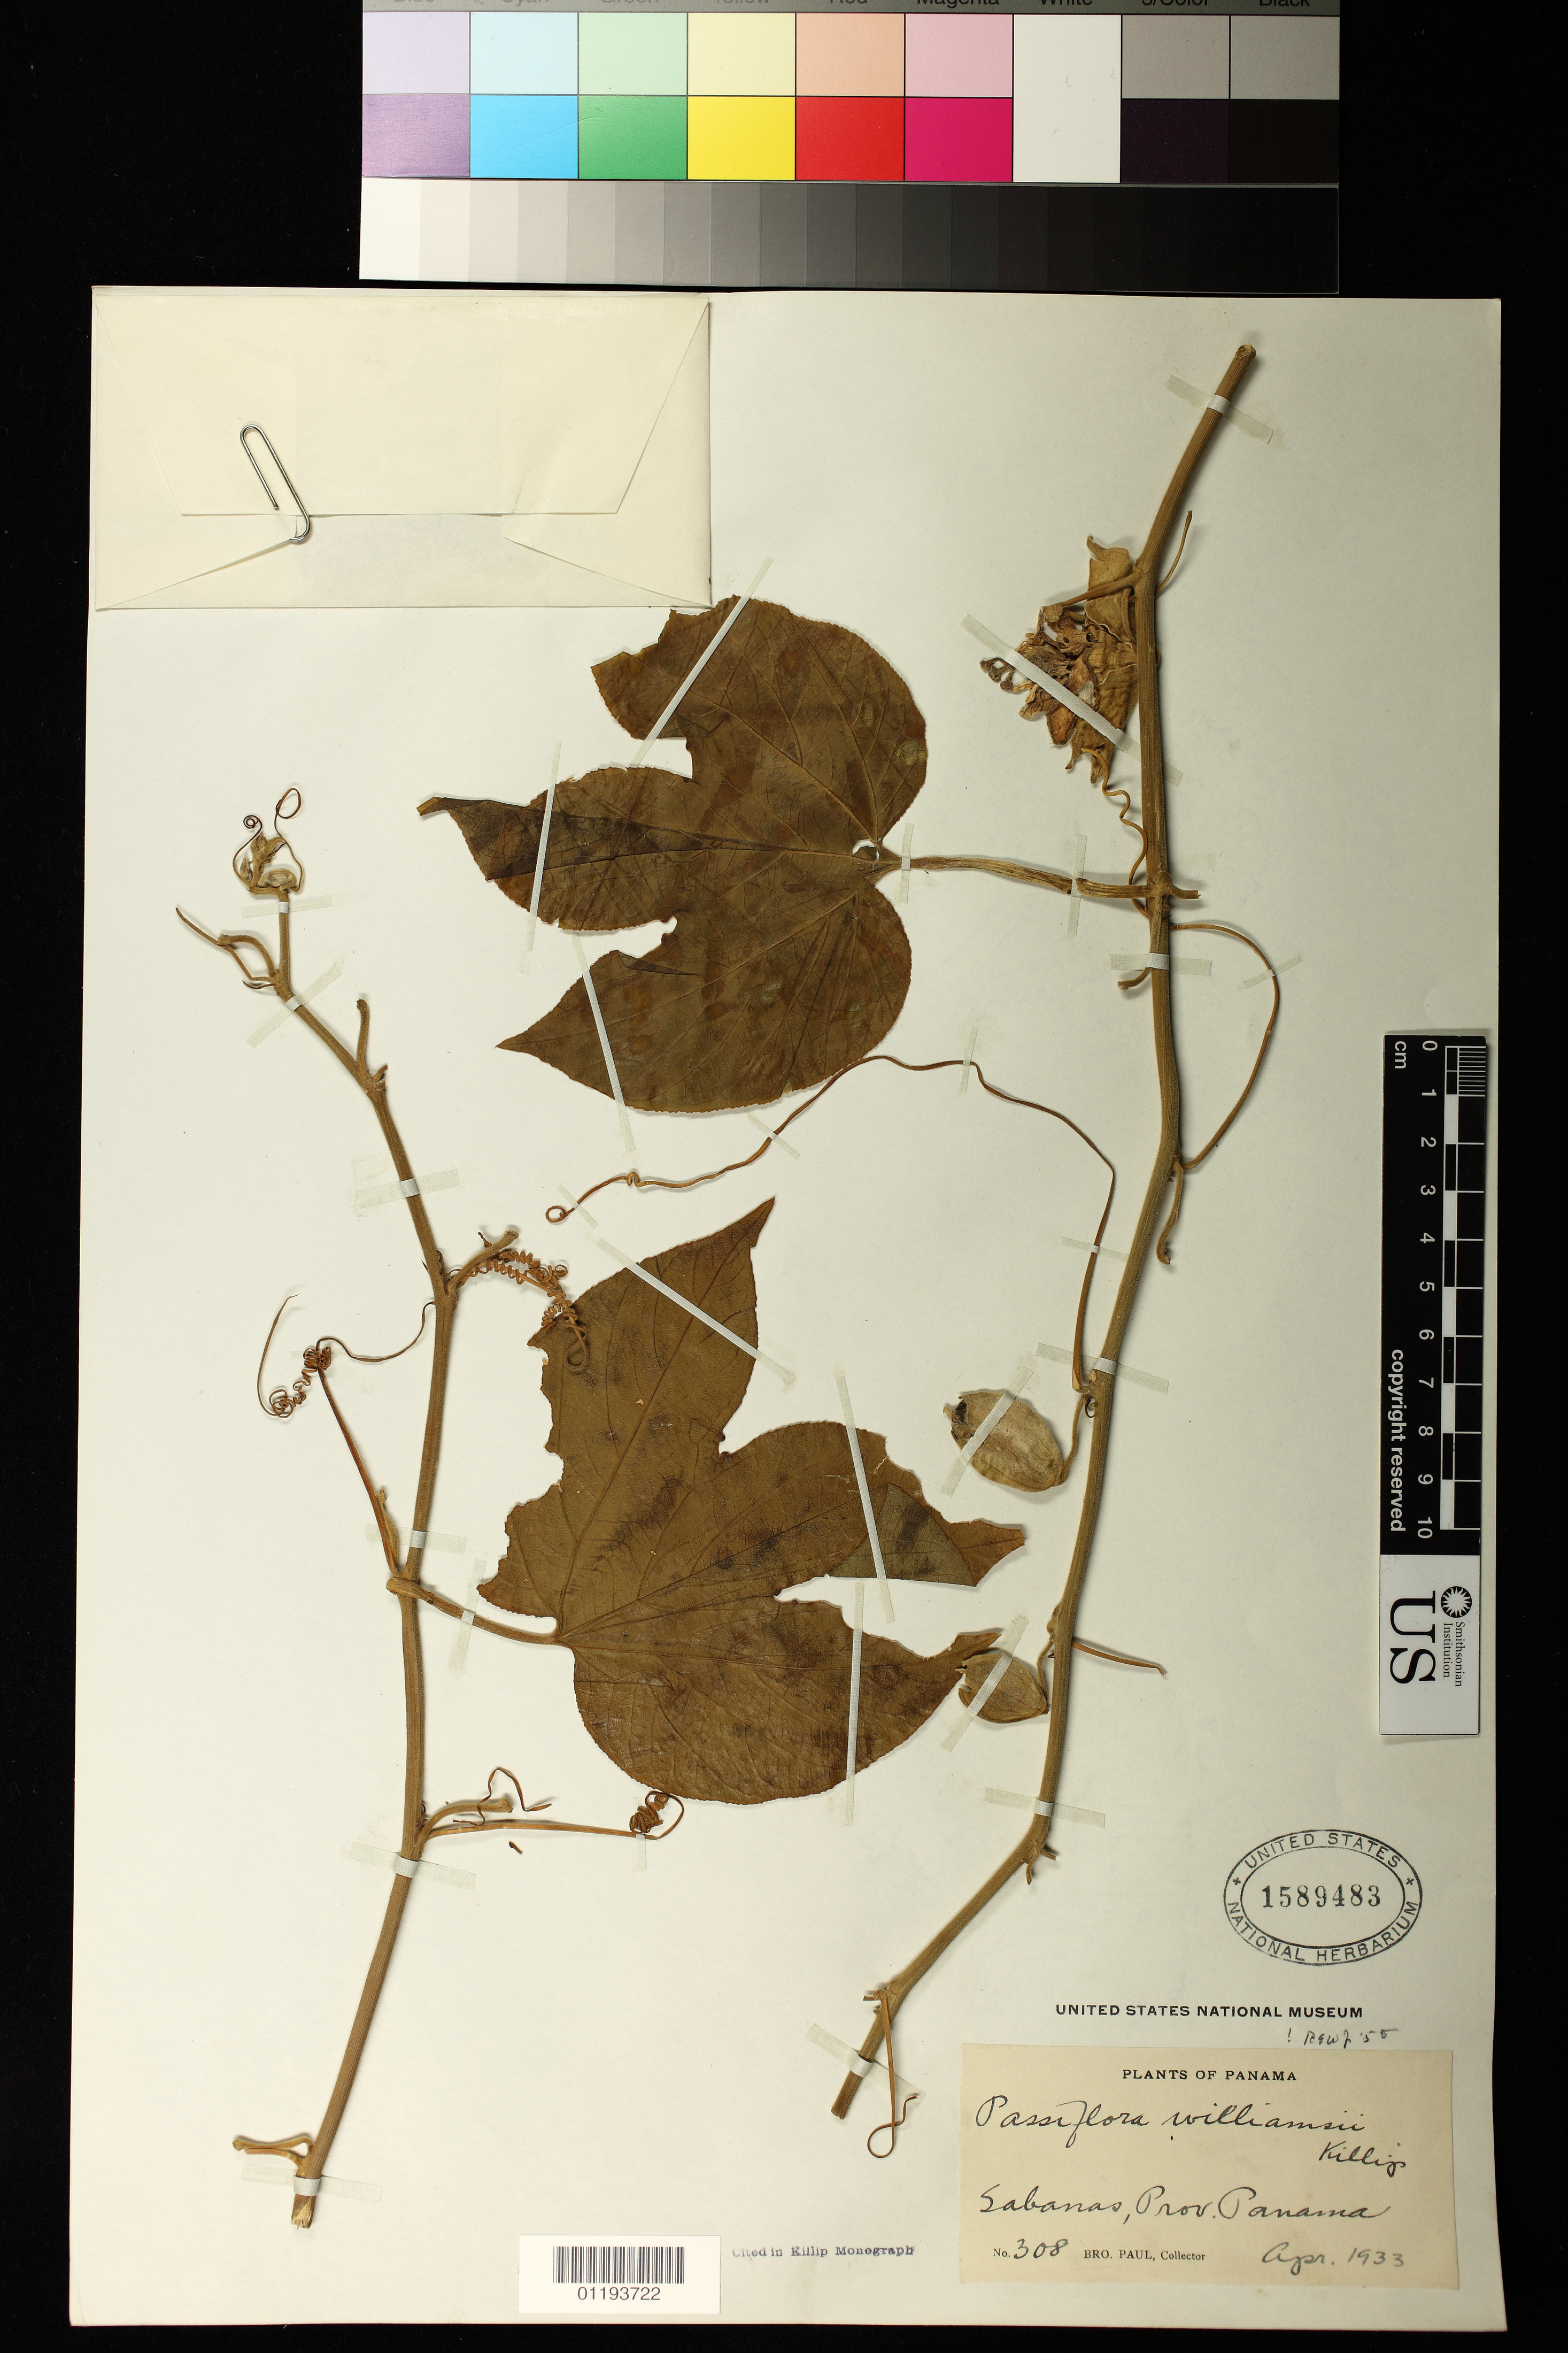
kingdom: Plantae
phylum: Tracheophyta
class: Magnoliopsida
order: Malpighiales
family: Passifloraceae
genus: Passiflora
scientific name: Passiflora williamsii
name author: Killip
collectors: Bro. Paul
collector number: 308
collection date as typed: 1933-04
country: Panama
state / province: Panamá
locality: Sabanas, Prov. Panama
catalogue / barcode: US 1589483